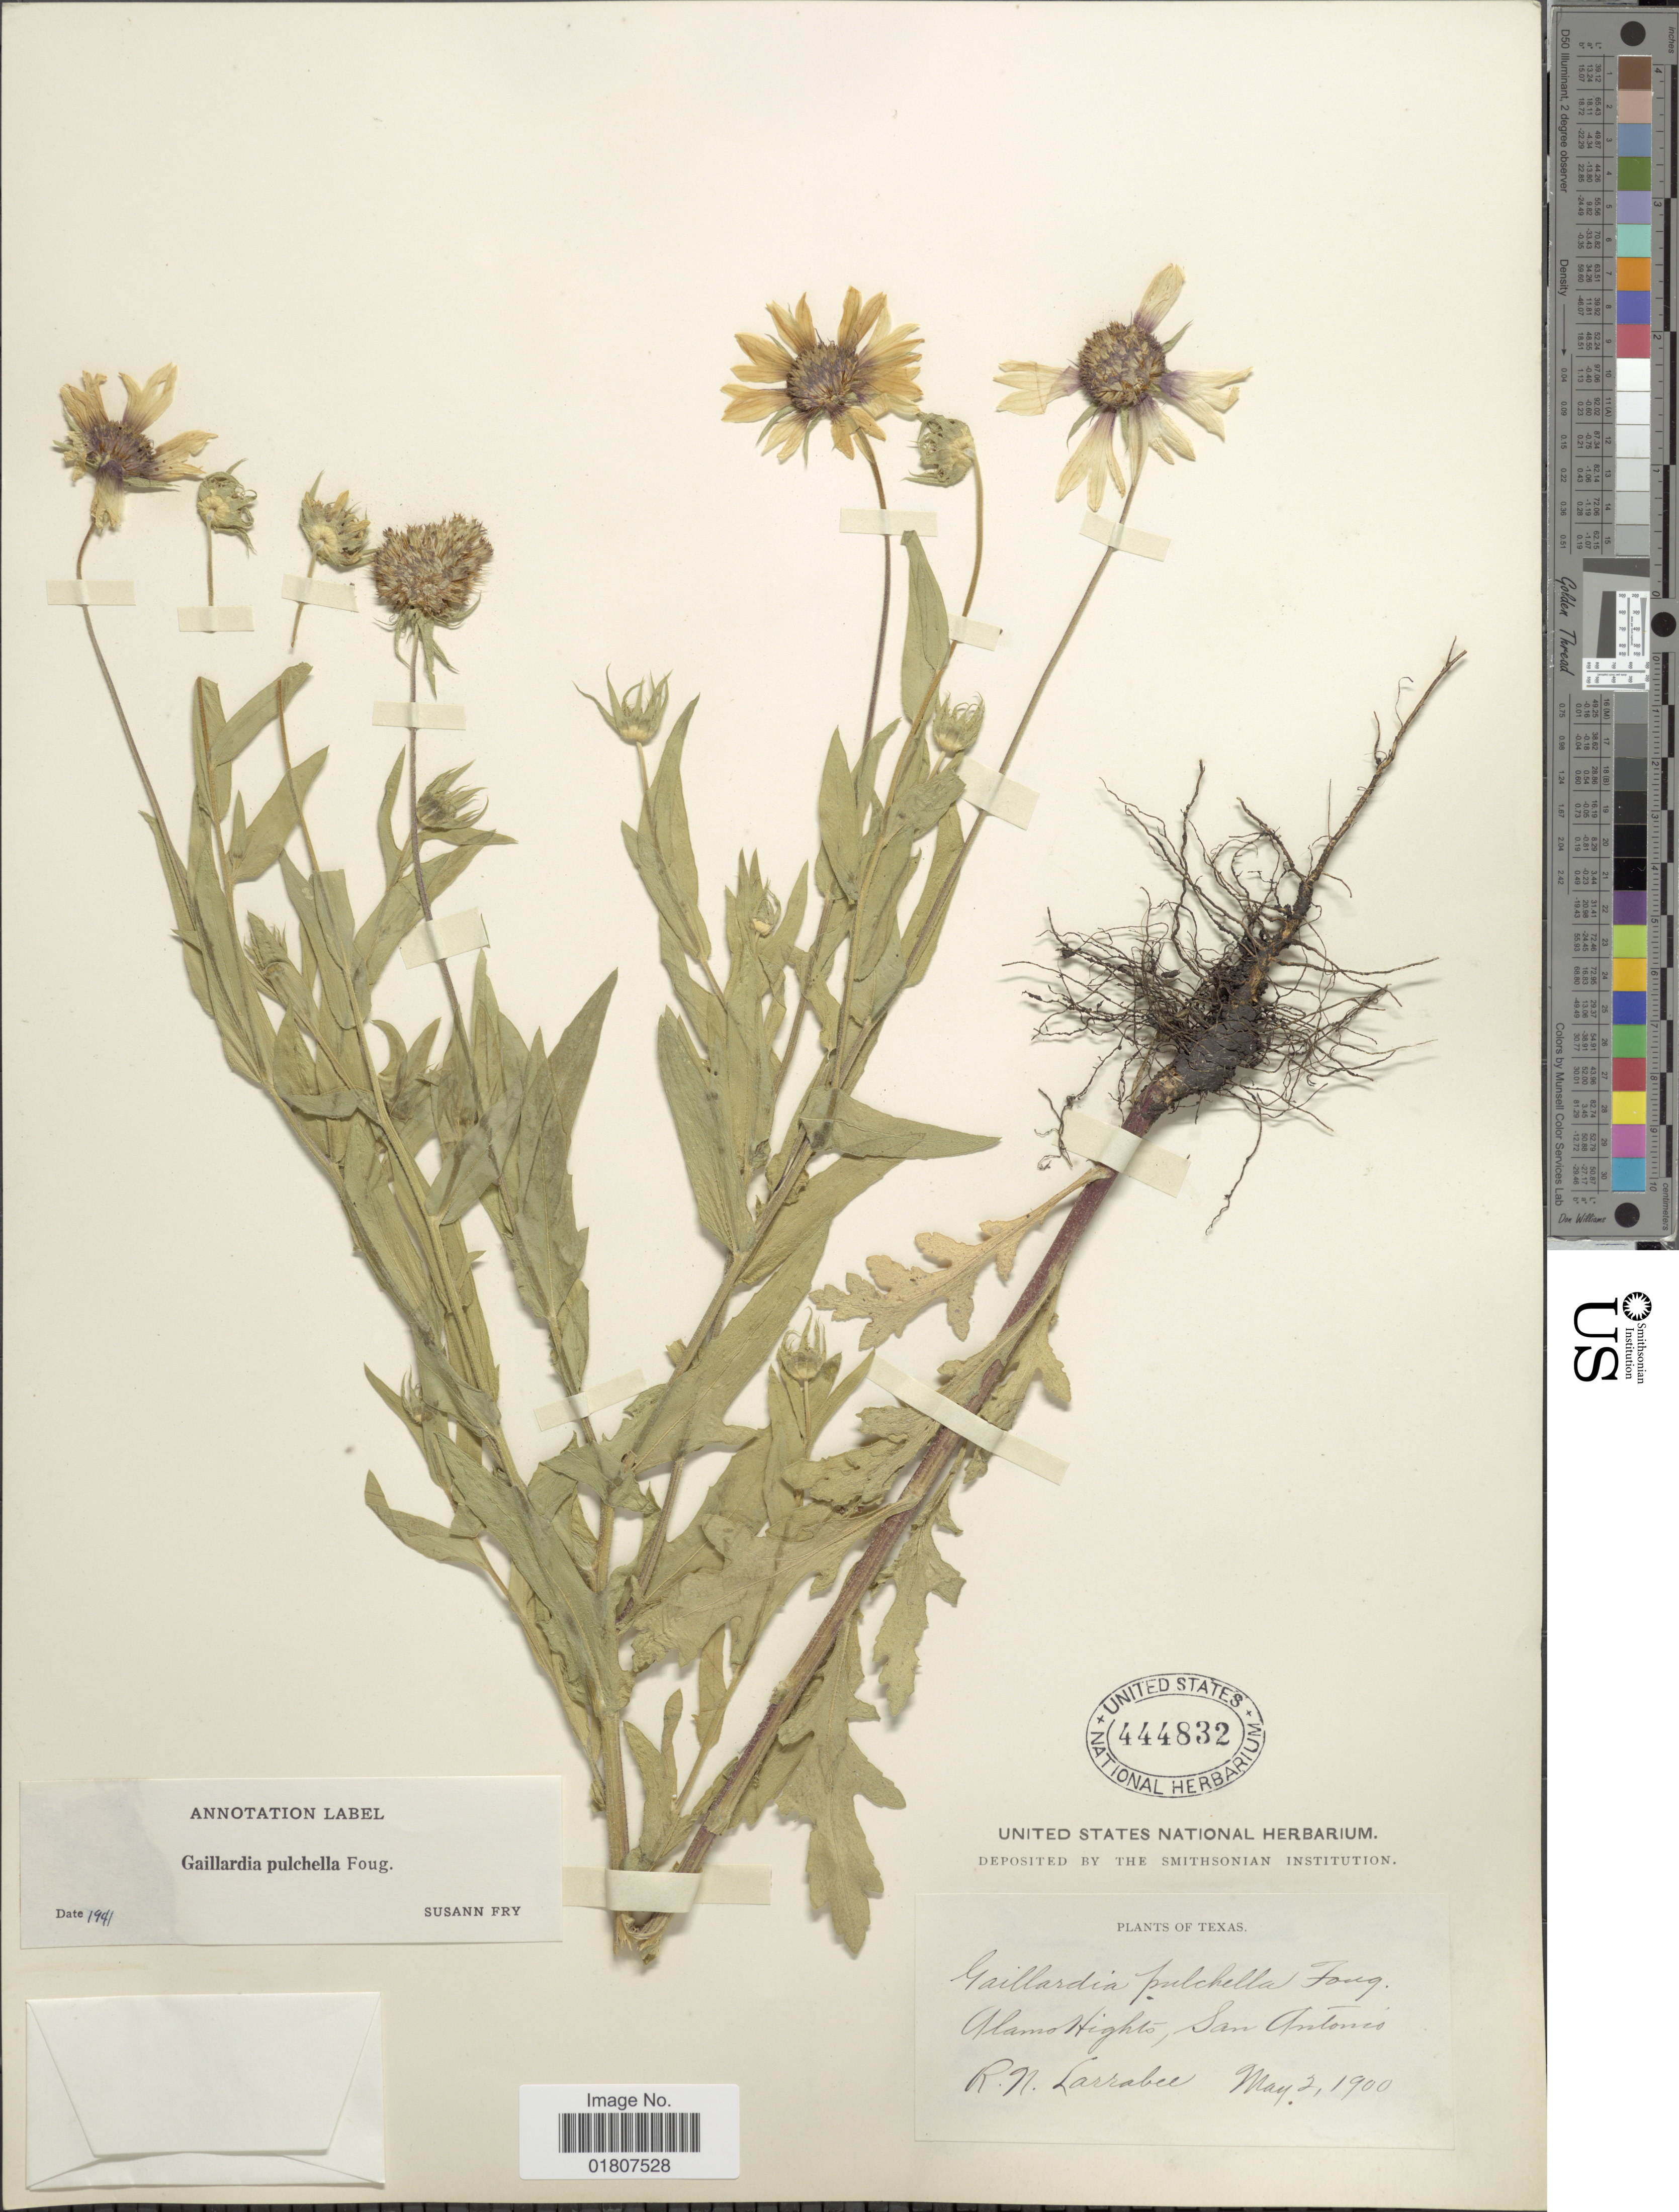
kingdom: Plantae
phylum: Tracheophyta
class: Magnoliopsida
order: Asterales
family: Asteraceae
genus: Gaillardia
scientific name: Gaillardia pulchella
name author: Foug.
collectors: R. Larrabee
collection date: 1900-05-02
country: United States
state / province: Texas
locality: Alamo Heights, San Antonio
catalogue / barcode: US 444832